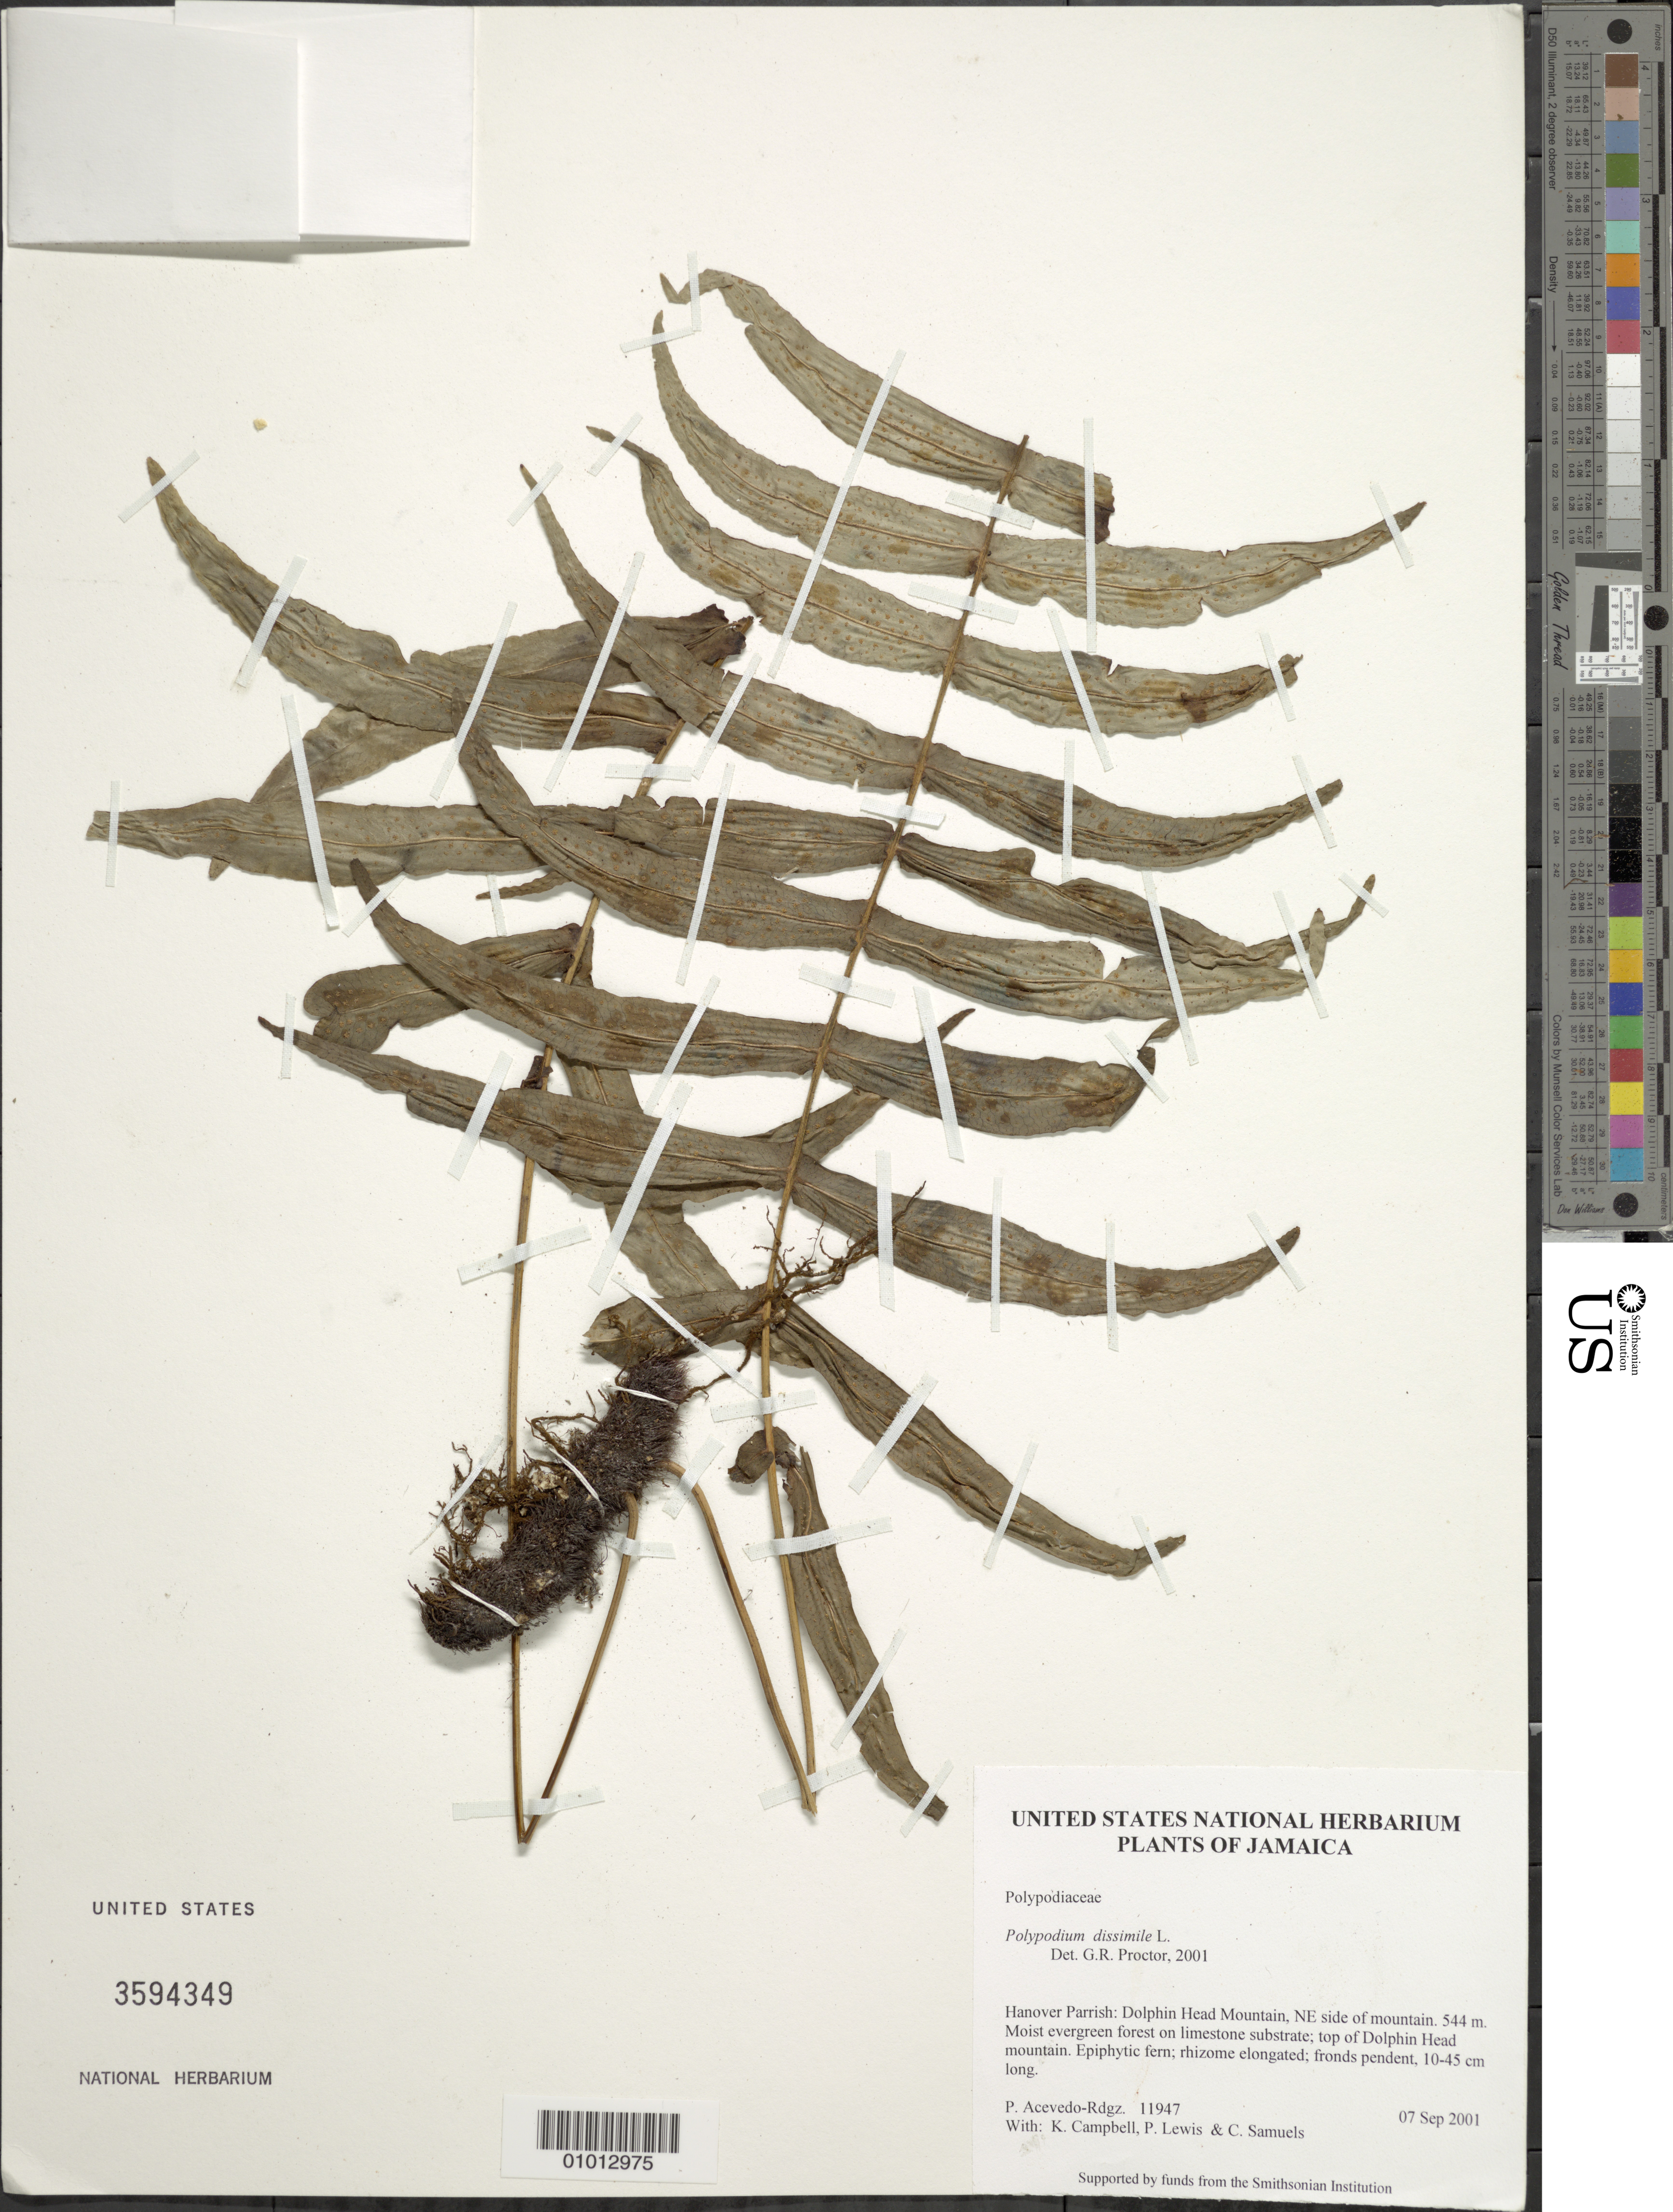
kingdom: Plantae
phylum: Tracheophyta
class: Polypodiopsida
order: Polypodiales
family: Polypodiaceae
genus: Serpocaulon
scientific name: Serpocaulon dissimile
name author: (L.) A.R. Sm.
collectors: P. Acevedo-Rodr., K. Campbell, P. Lewis & C. Samuels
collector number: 11947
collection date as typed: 07 Sep 2001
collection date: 2001-09-07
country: Jamaica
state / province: Hanover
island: Jamaica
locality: Hanover Parrish: Dolphin Head Mountain, NE side of mountain.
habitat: Moist evergreen forest on limestone substrate; top of Dolphin Head mountain.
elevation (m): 544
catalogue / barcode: US 3594349